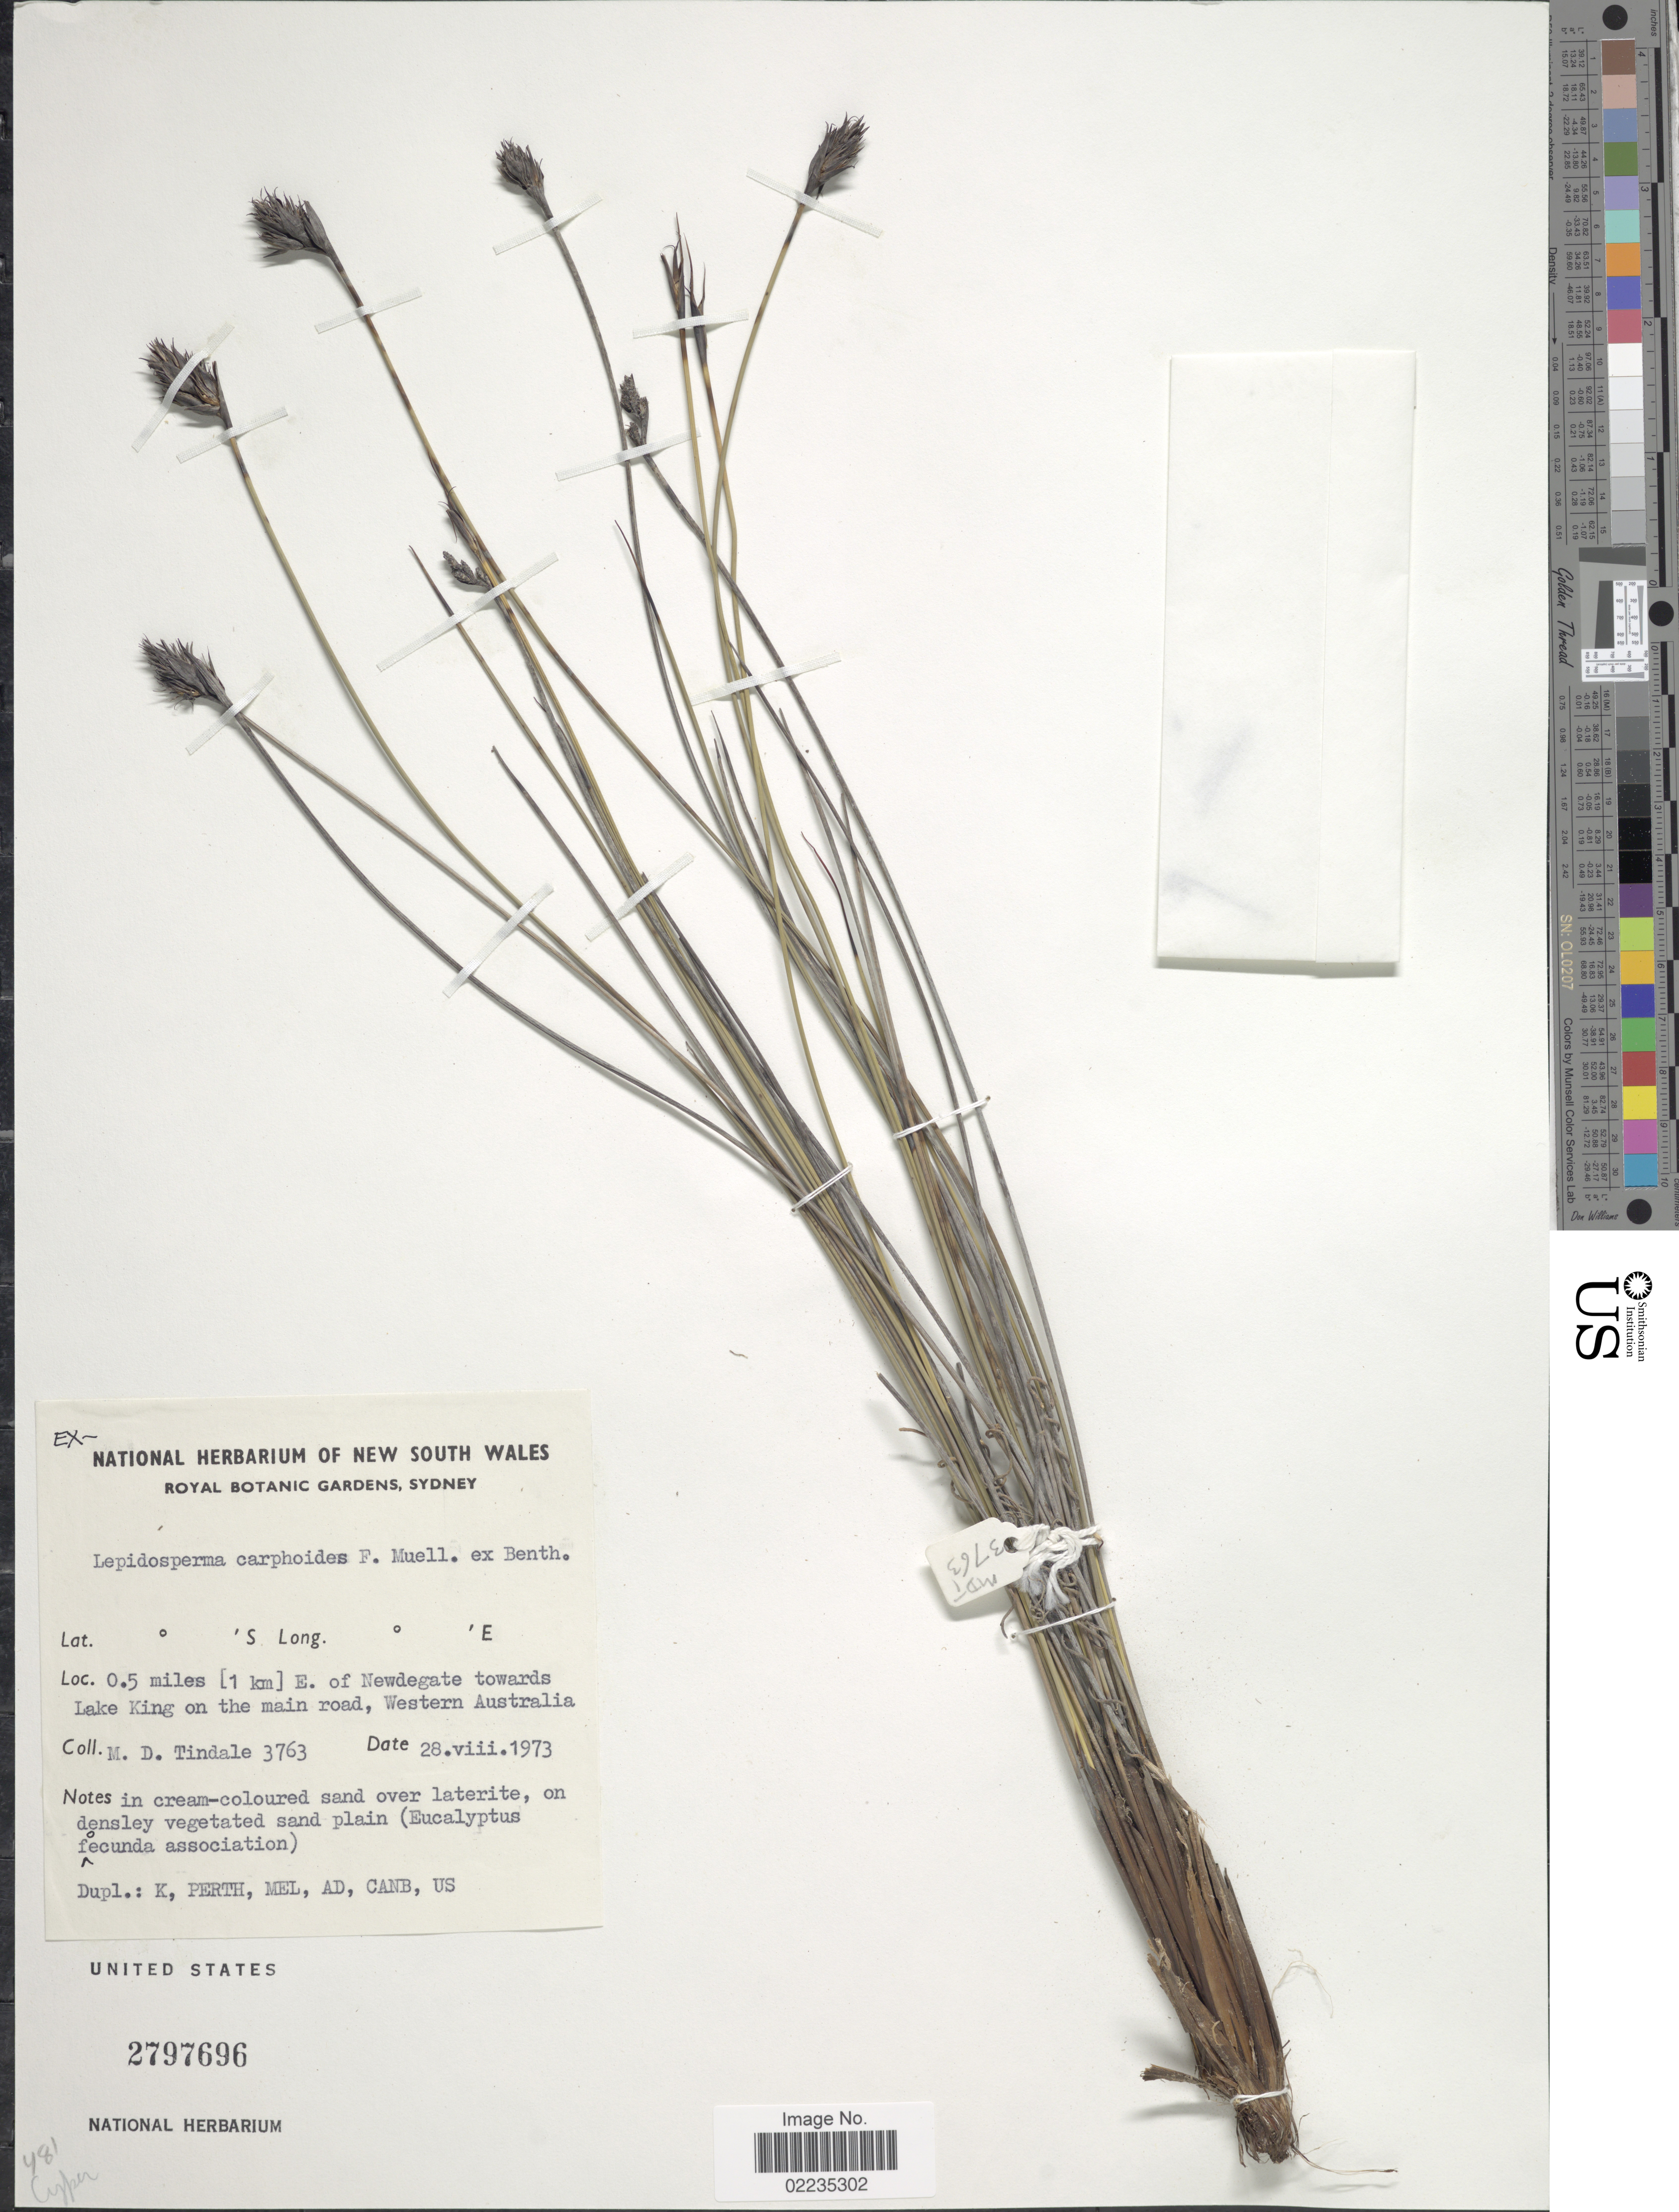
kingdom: Plantae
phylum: Tracheophyta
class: Liliopsida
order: Poales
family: Cyperaceae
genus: Lepidosperma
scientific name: Lepidosperma carphoides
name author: F. Muell. ex Benth.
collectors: M. D. Tindale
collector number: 3763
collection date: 1973-08-28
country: Australia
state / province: Western Australia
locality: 0.5 miles [1 km] E. of Newdegate towards Lake King on the main road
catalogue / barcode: US 2797696